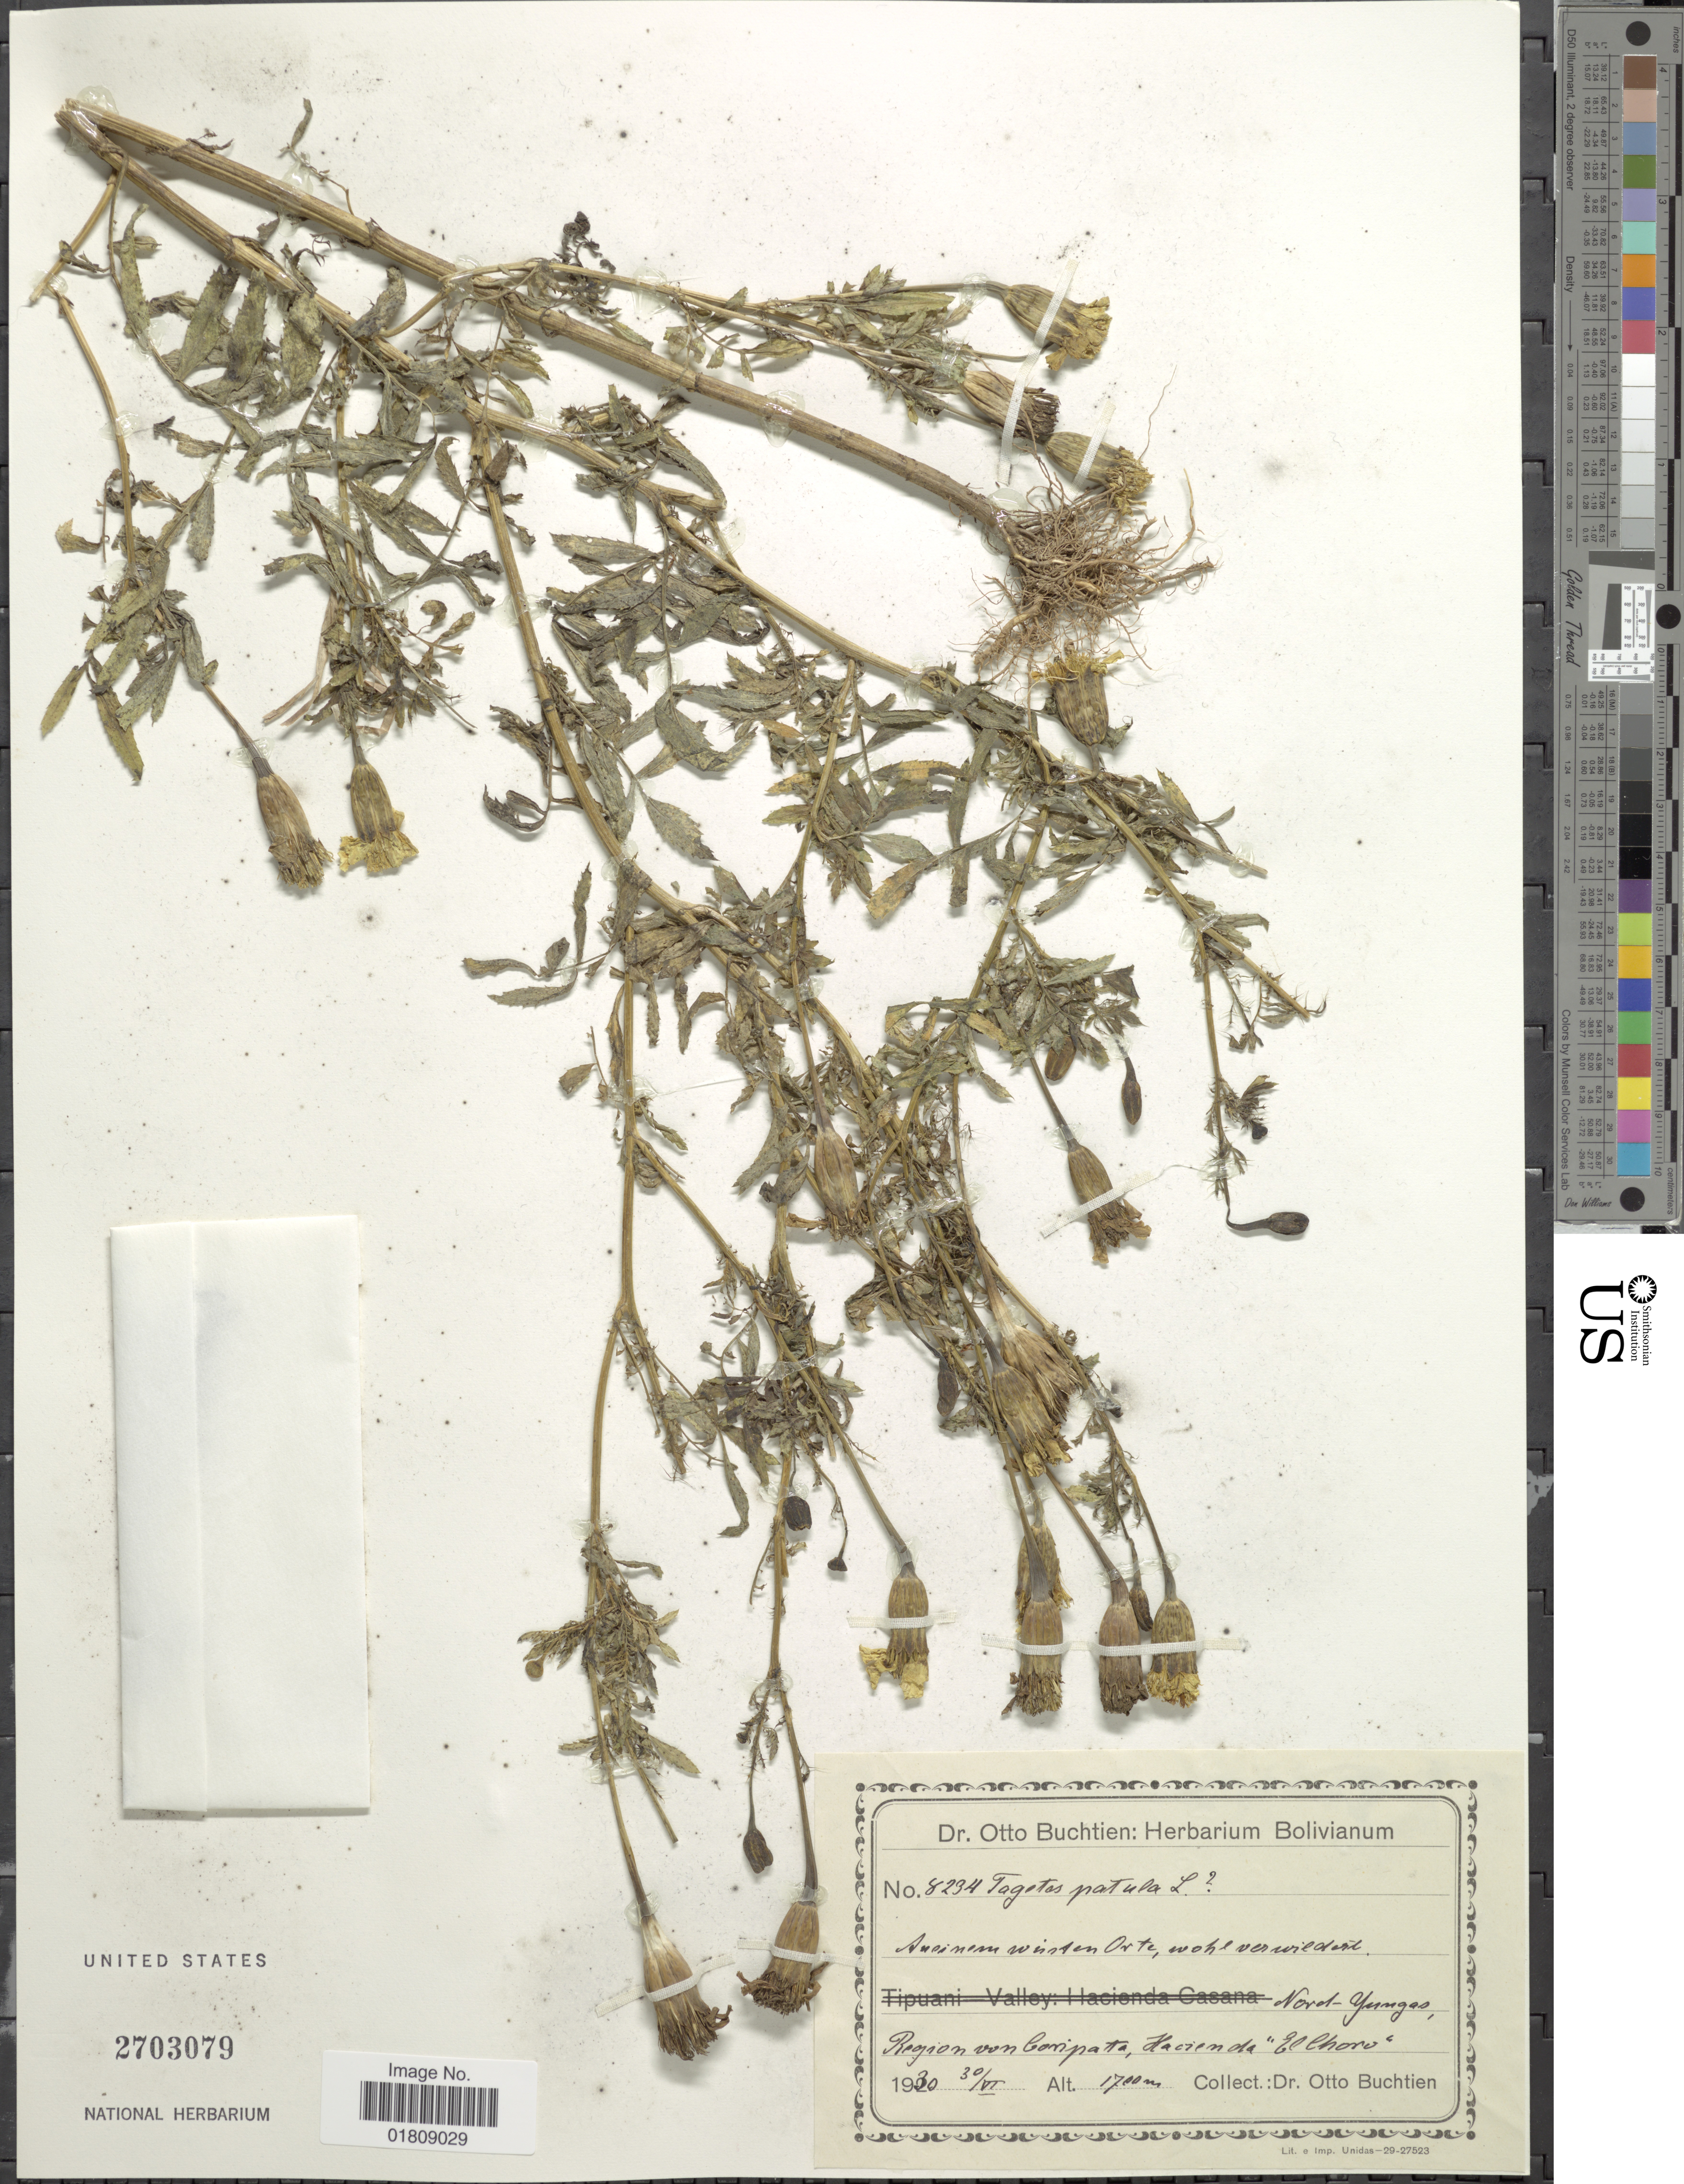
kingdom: Plantae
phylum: Tracheophyta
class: Magnoliopsida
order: Asterales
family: Asteraceae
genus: Tagetes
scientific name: Tagetes patula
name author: L.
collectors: O. Buchtien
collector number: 8234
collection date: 1930-06-30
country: Bolivia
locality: Region Coripata, Hacienda El Choro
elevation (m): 1700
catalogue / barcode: US 2703079